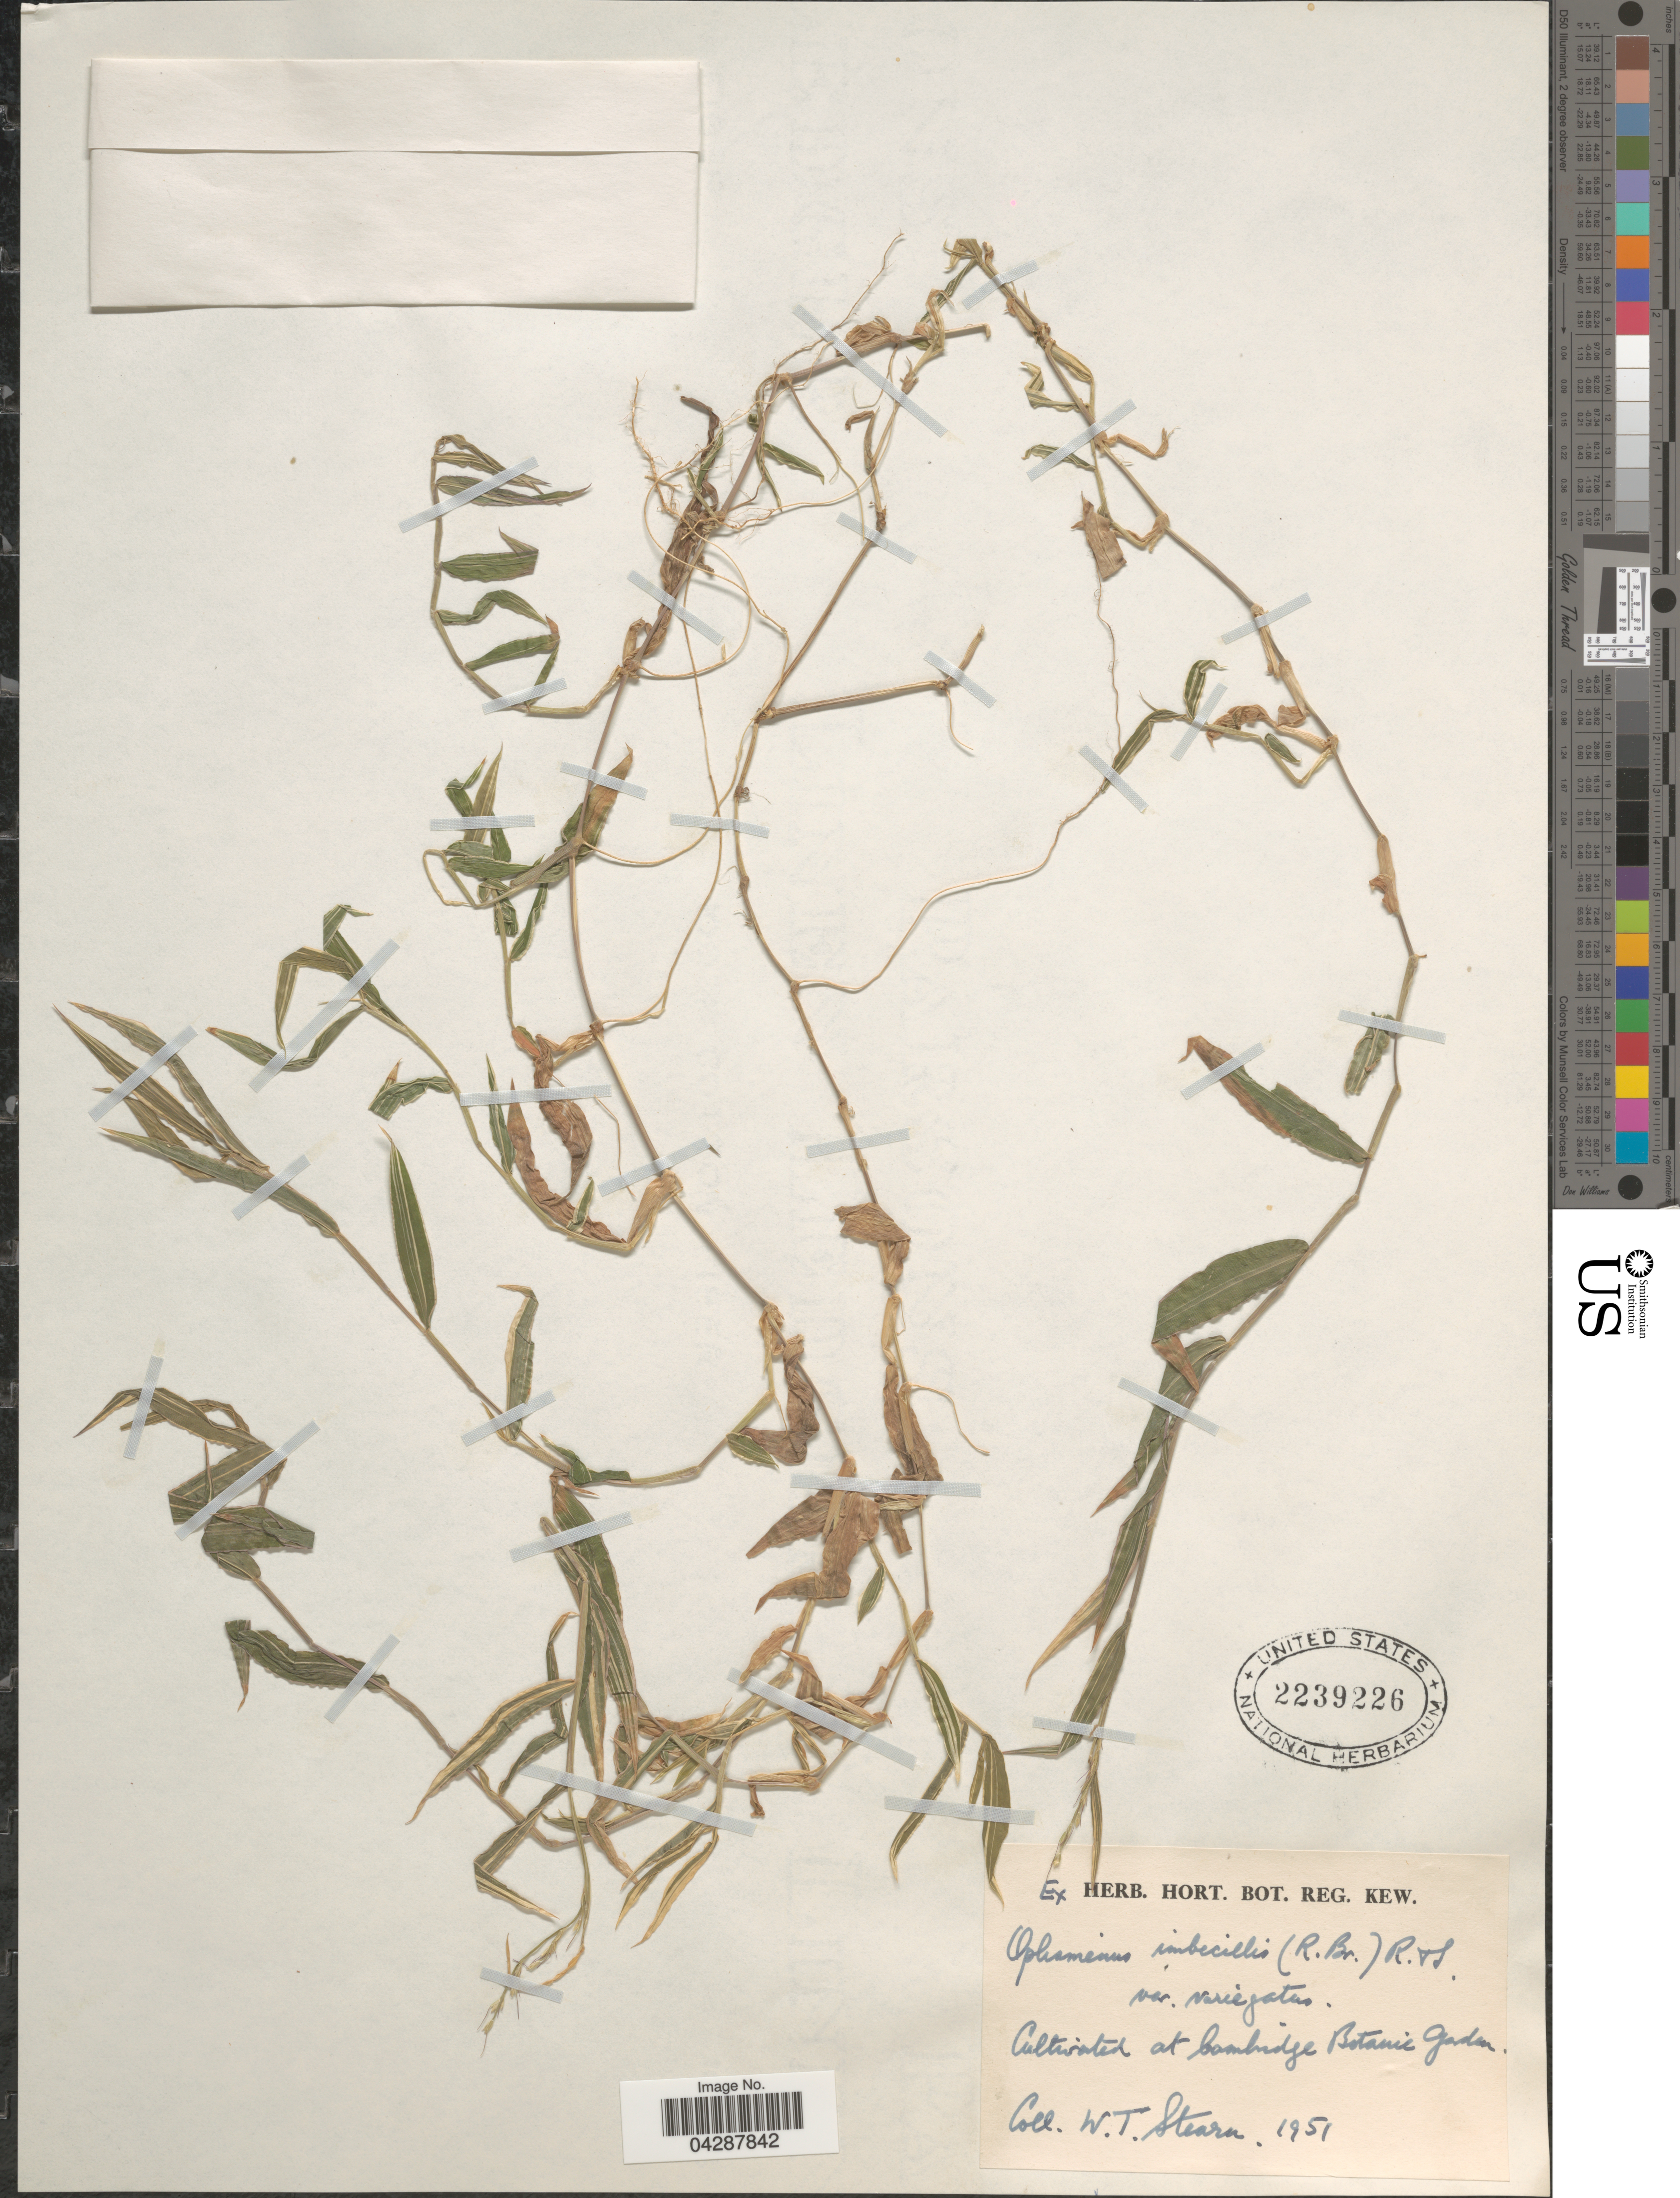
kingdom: Plantae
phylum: Tracheophyta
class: Liliopsida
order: Poales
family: Poaceae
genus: Oplismenus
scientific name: Oplismenus imbecillis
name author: (R. Br.) Roem. & Schult.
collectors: W. T. Stearn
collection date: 1951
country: United Kingdom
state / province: England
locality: At Cambridge Botanic Garden.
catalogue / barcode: US 2239226